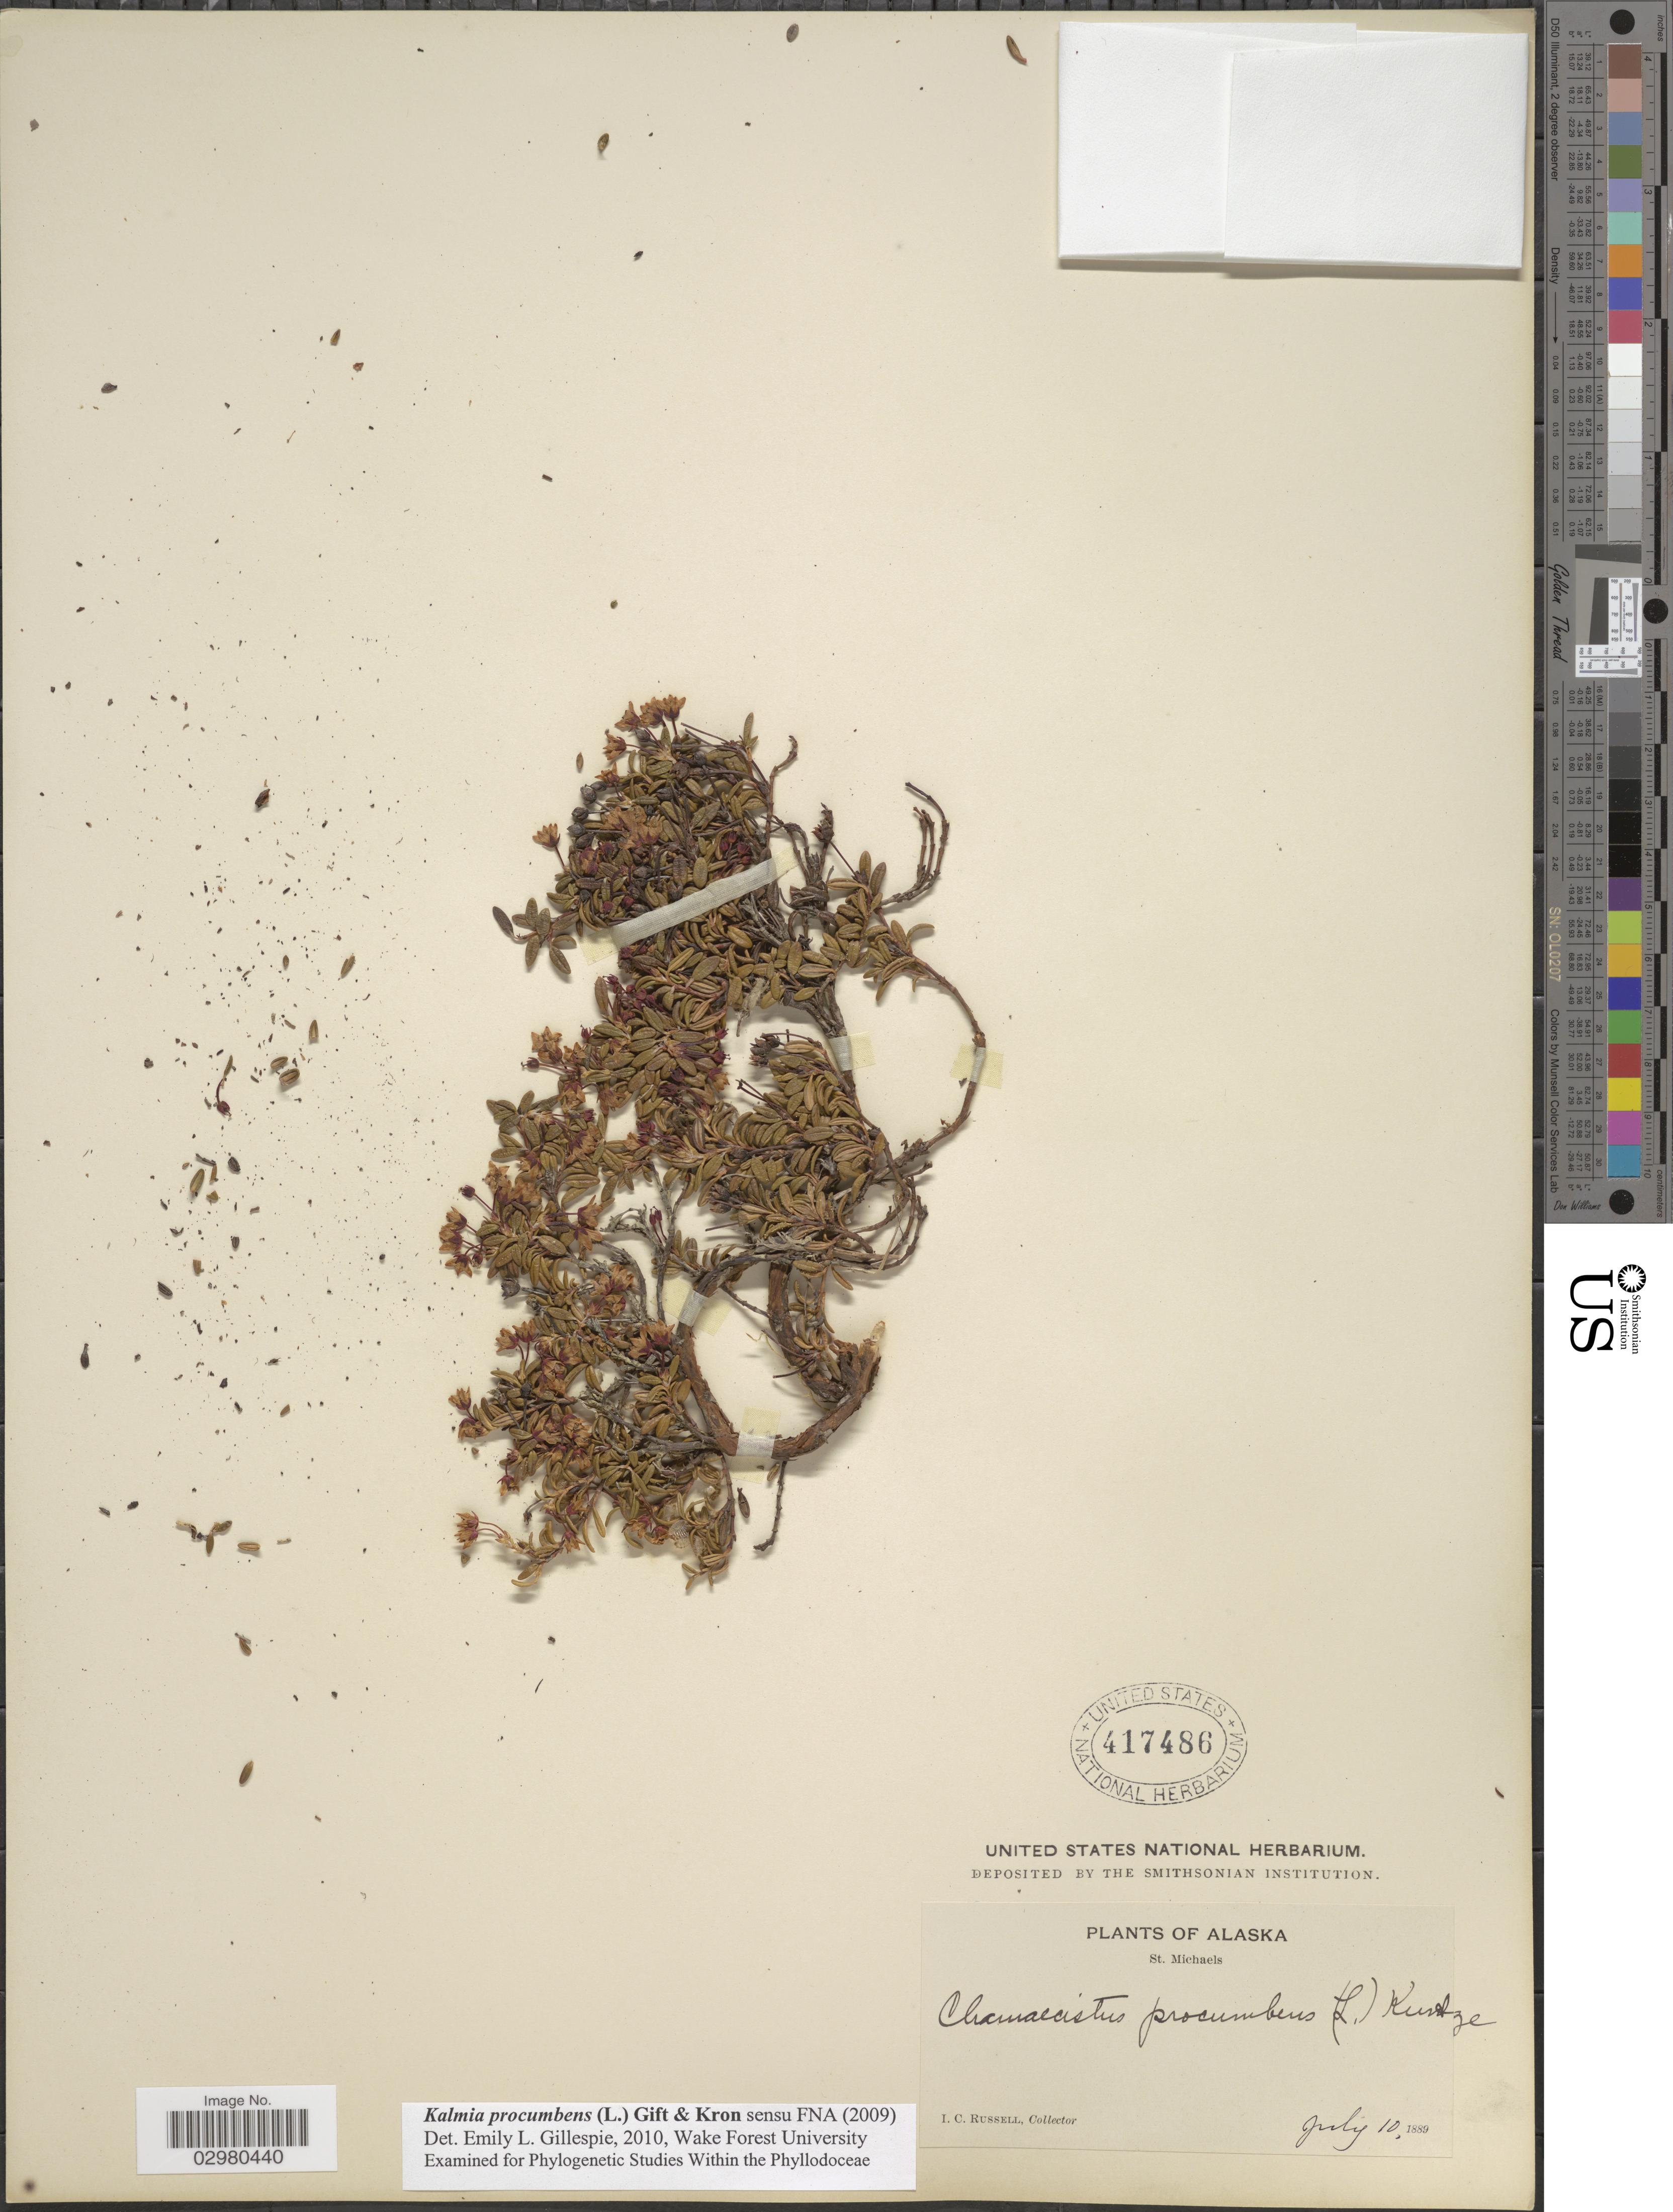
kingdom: Plantae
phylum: Tracheophyta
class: Magnoliopsida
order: Ericales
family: Ericaceae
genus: Loiseleuria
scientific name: Loiseleuria procumbens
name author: (L.) Desv.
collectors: I. C. Russell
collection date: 1889-07-10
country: United States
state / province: Alaska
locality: St. Michaels.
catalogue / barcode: US 417486